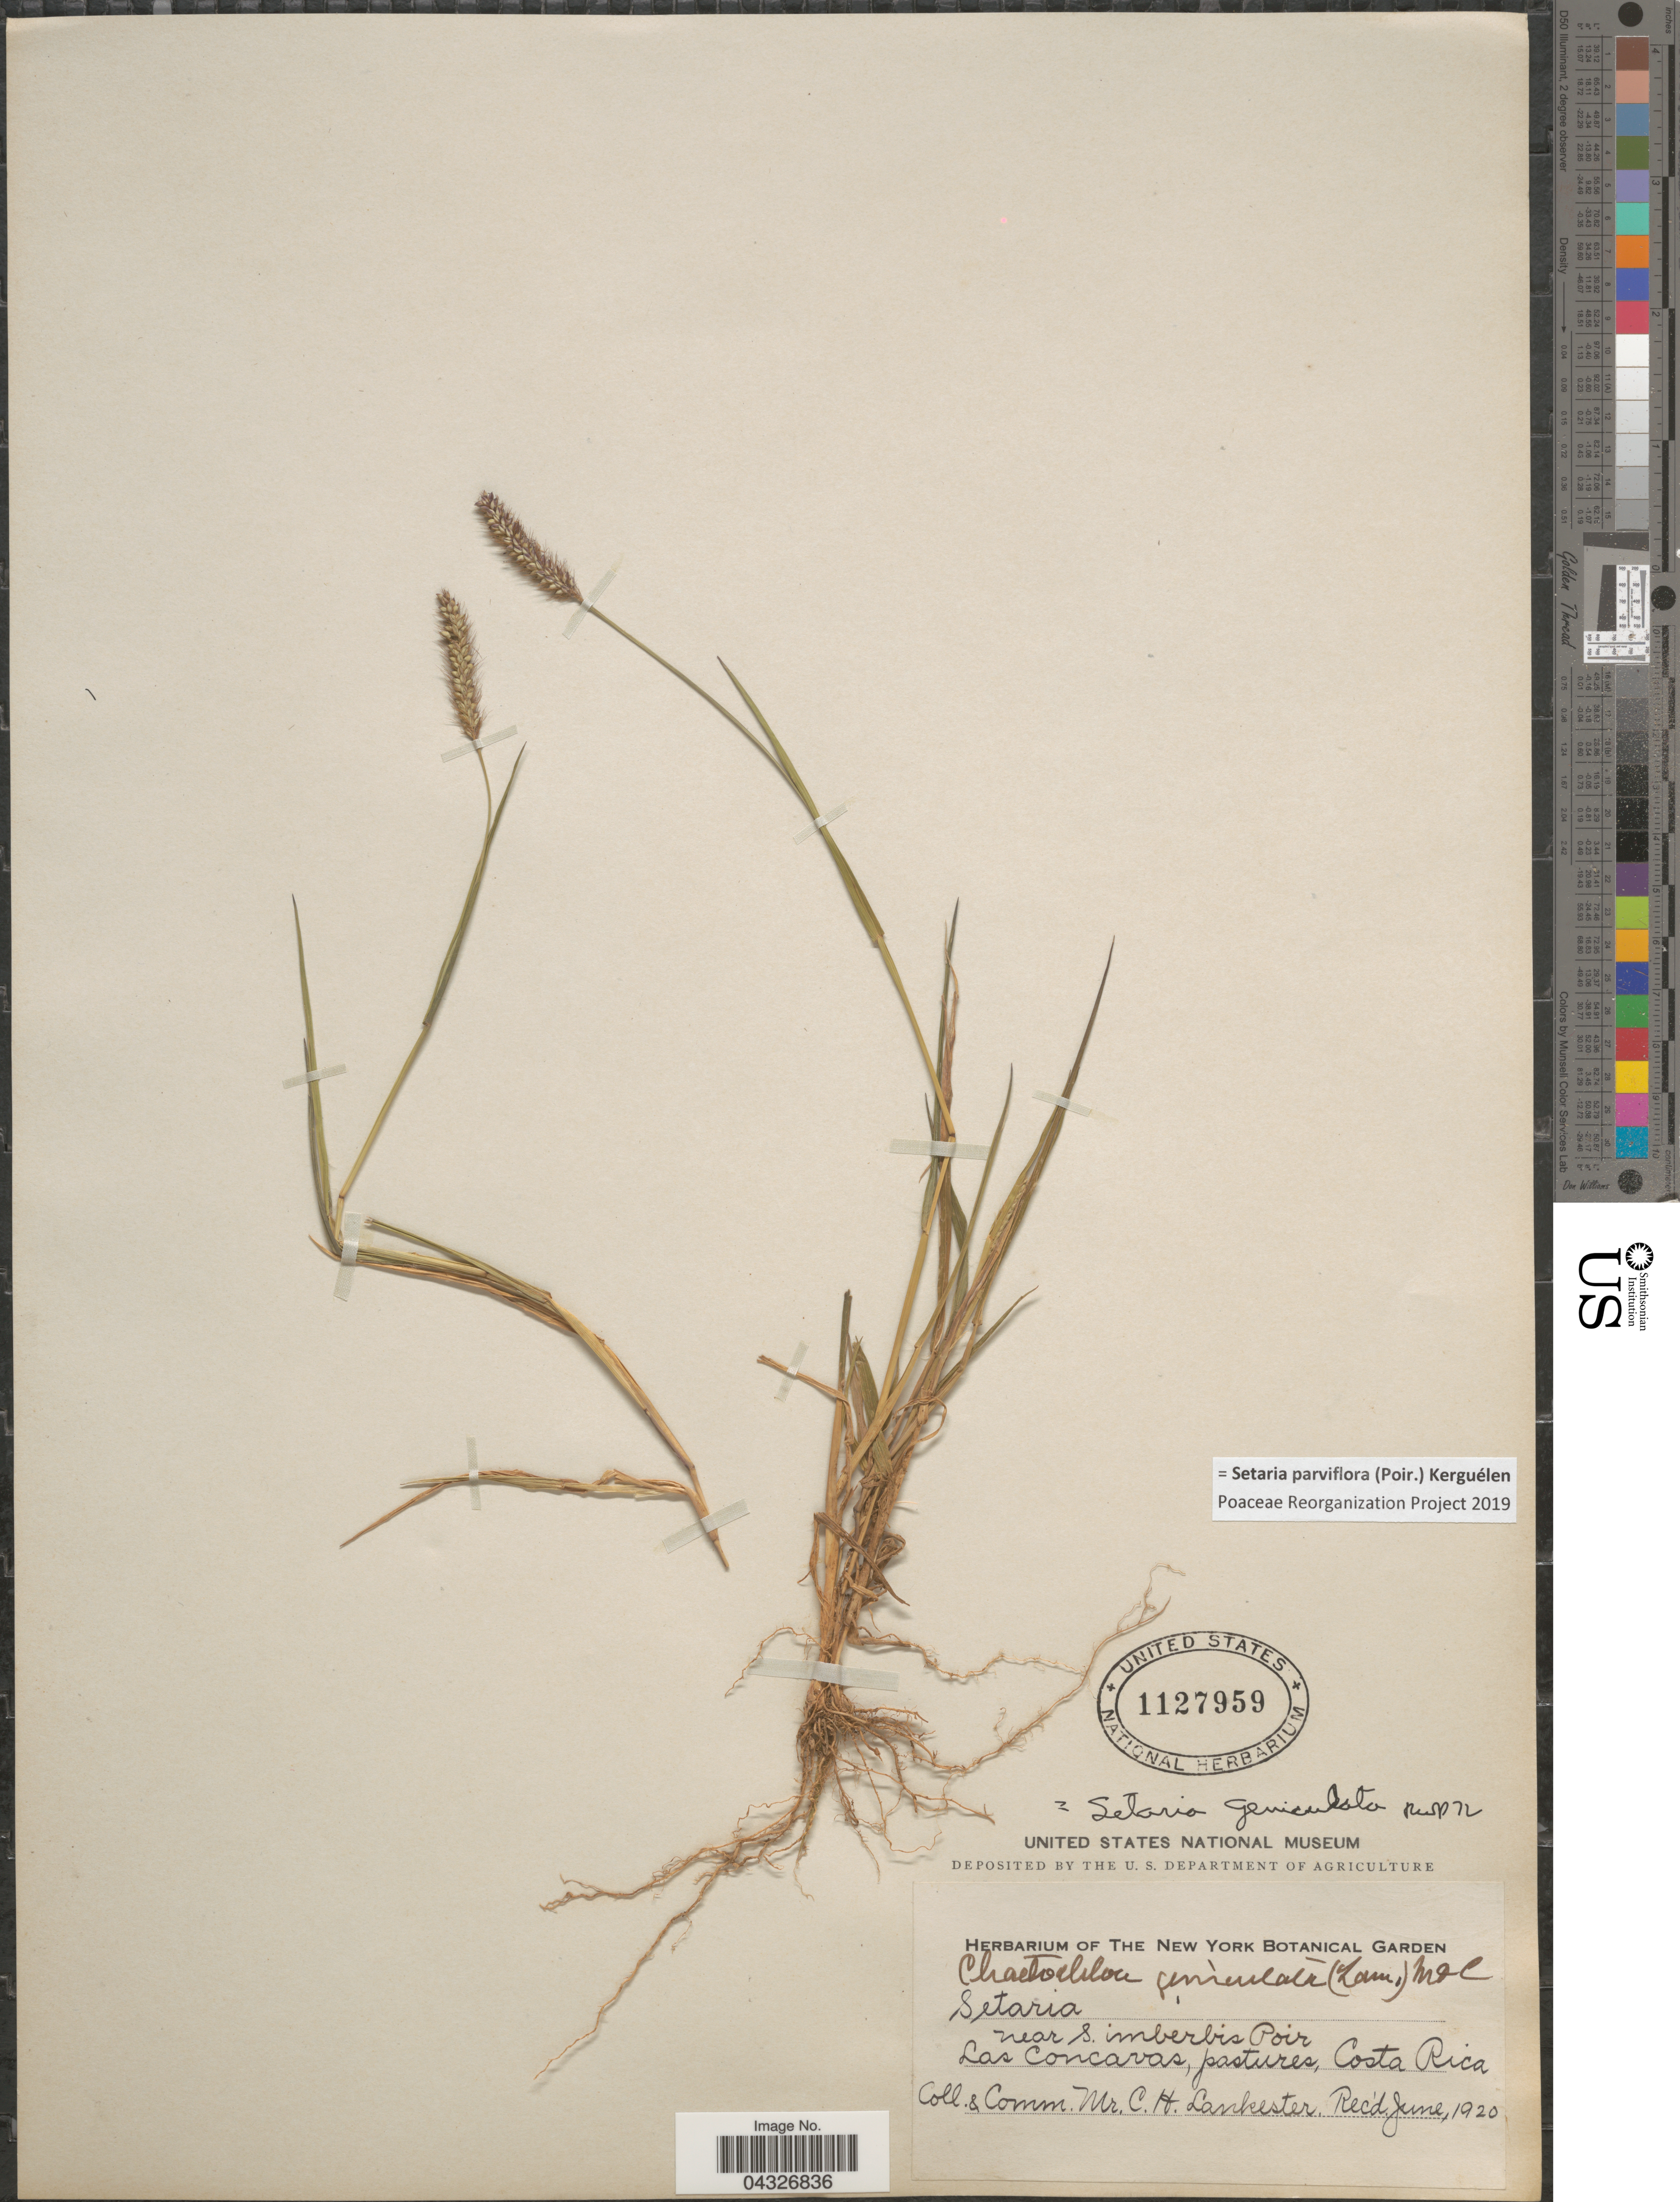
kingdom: Plantae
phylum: Tracheophyta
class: Liliopsida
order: Poales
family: Poaceae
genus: Setaria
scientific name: Setaria parviflora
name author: (Poir.) Kerguélen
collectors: C. H. Lankester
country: Costa Rica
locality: Las Concavas, pastures.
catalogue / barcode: US 1127959